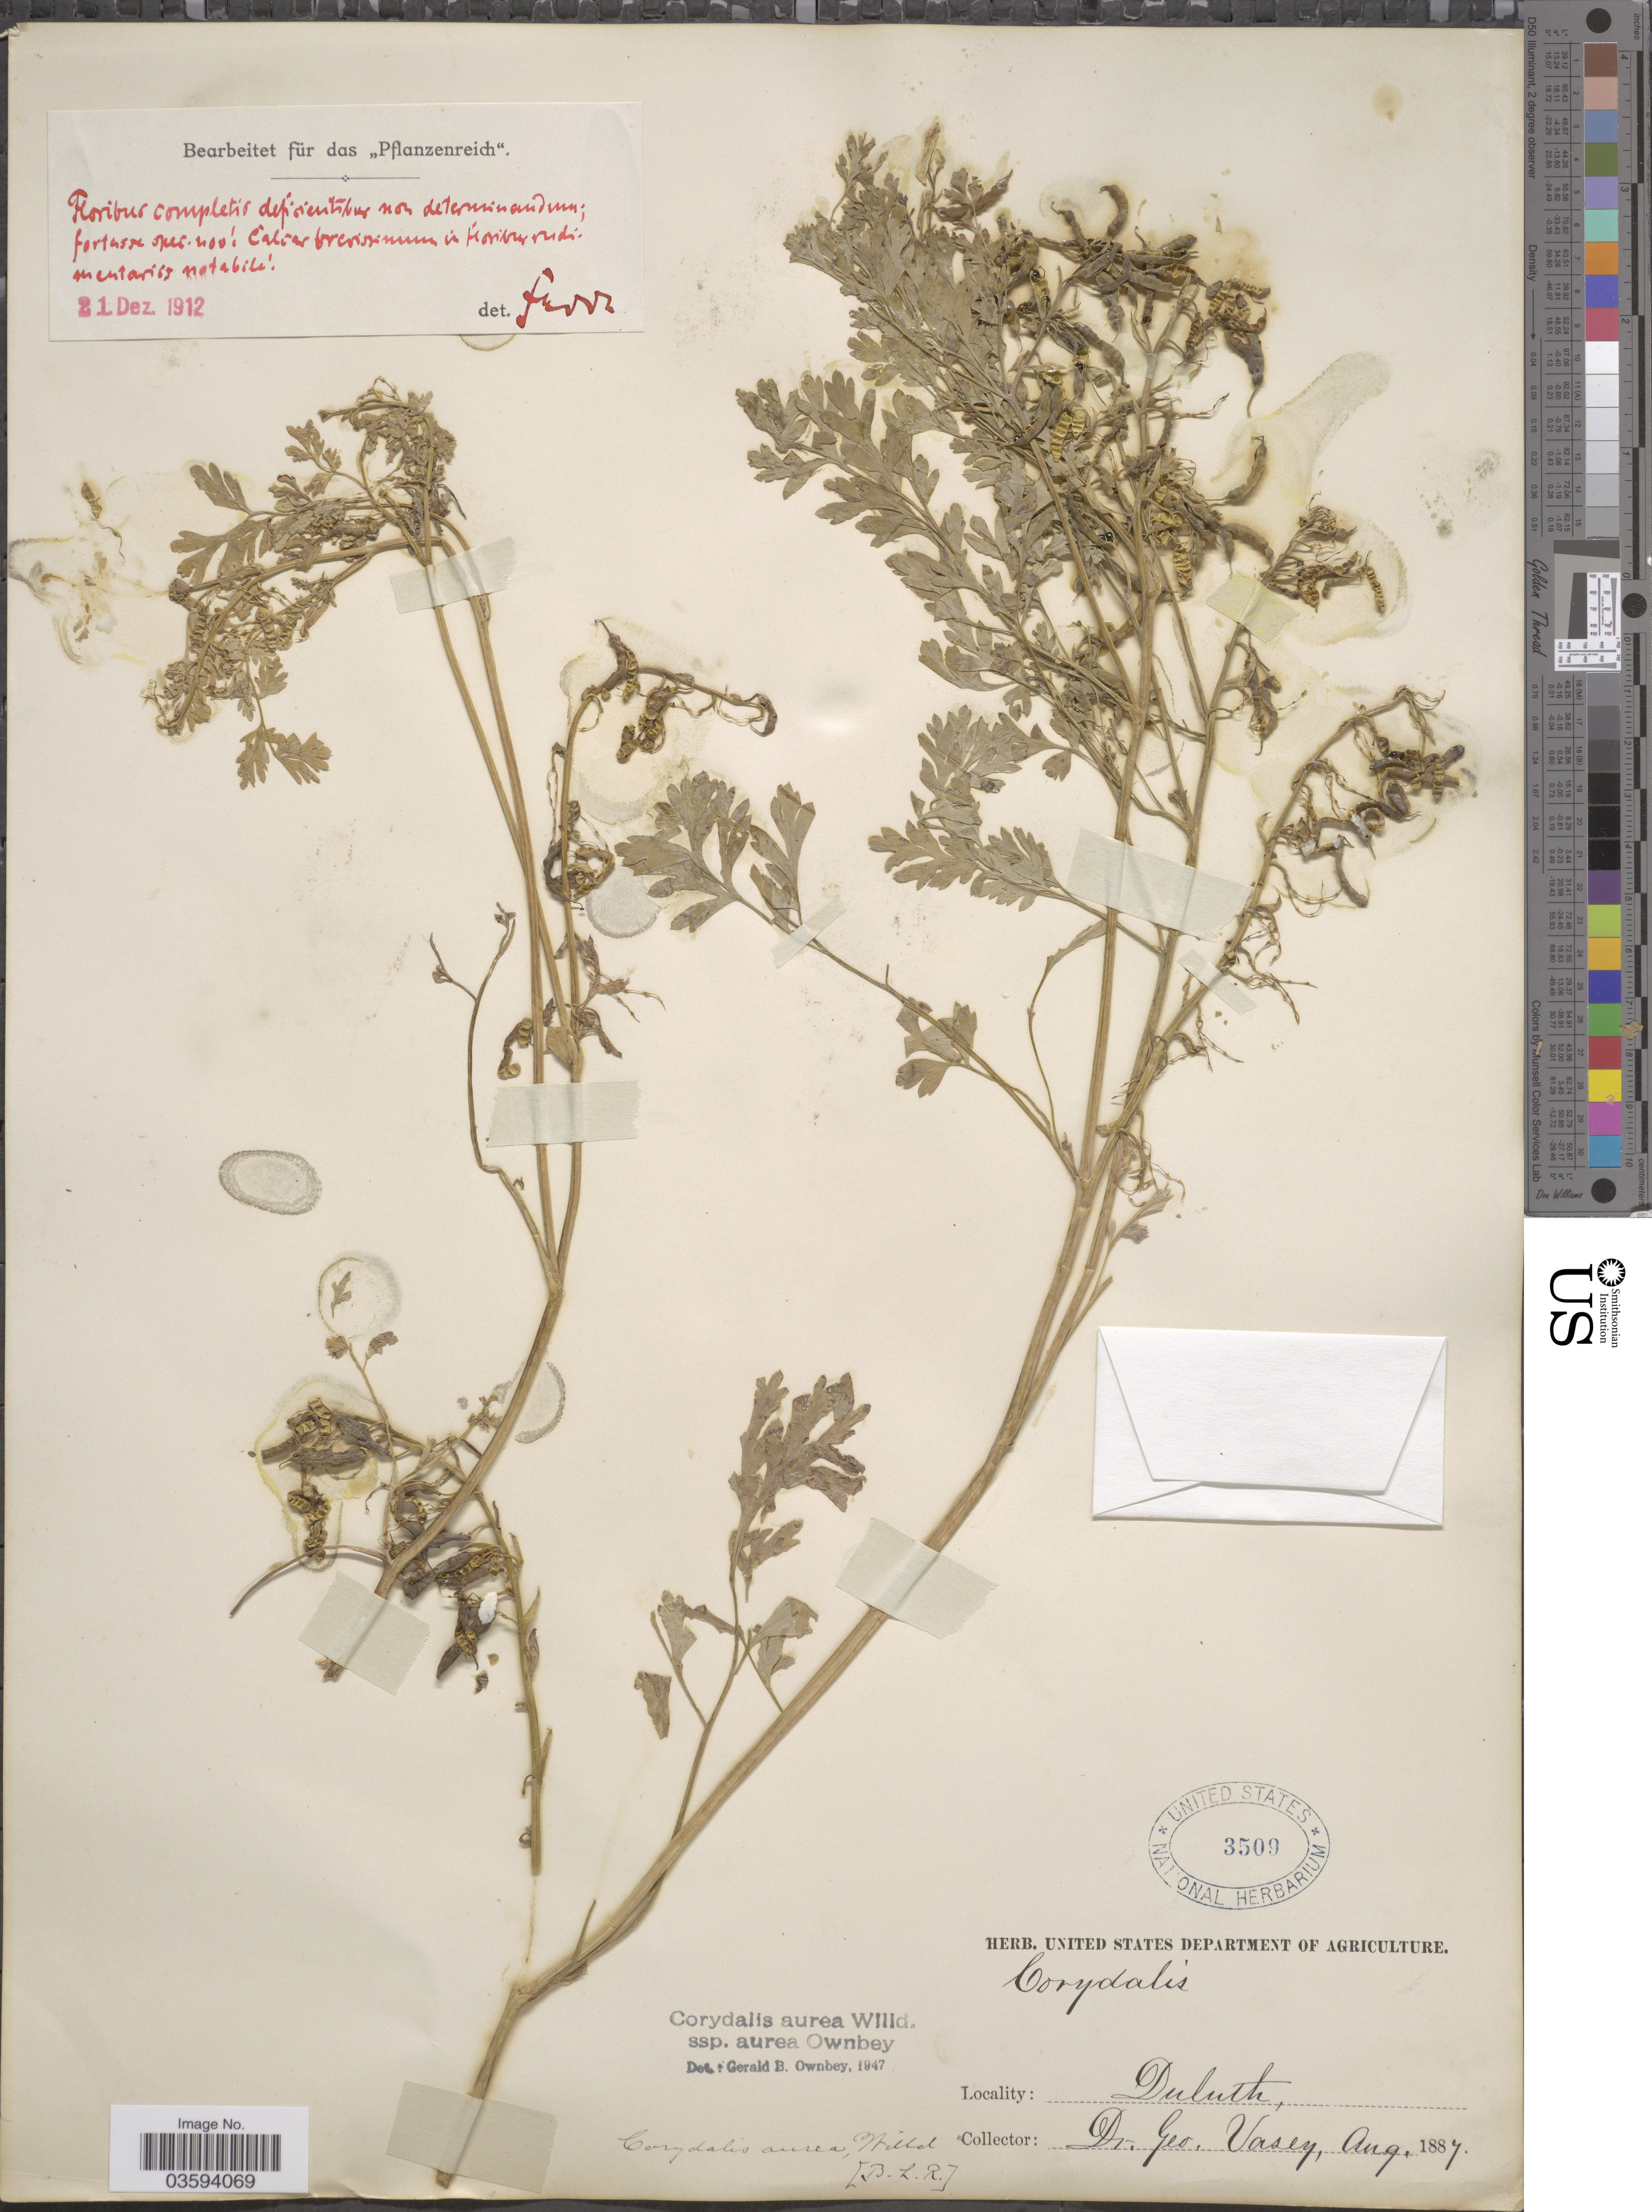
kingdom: Plantae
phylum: Tracheophyta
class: Magnoliopsida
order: Ranunculales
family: Papaveraceae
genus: Corydalis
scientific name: Corydalis aurea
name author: Willd.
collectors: G. R. Vasey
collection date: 1887-08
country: United States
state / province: Iowa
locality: Duluth.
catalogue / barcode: US 3509